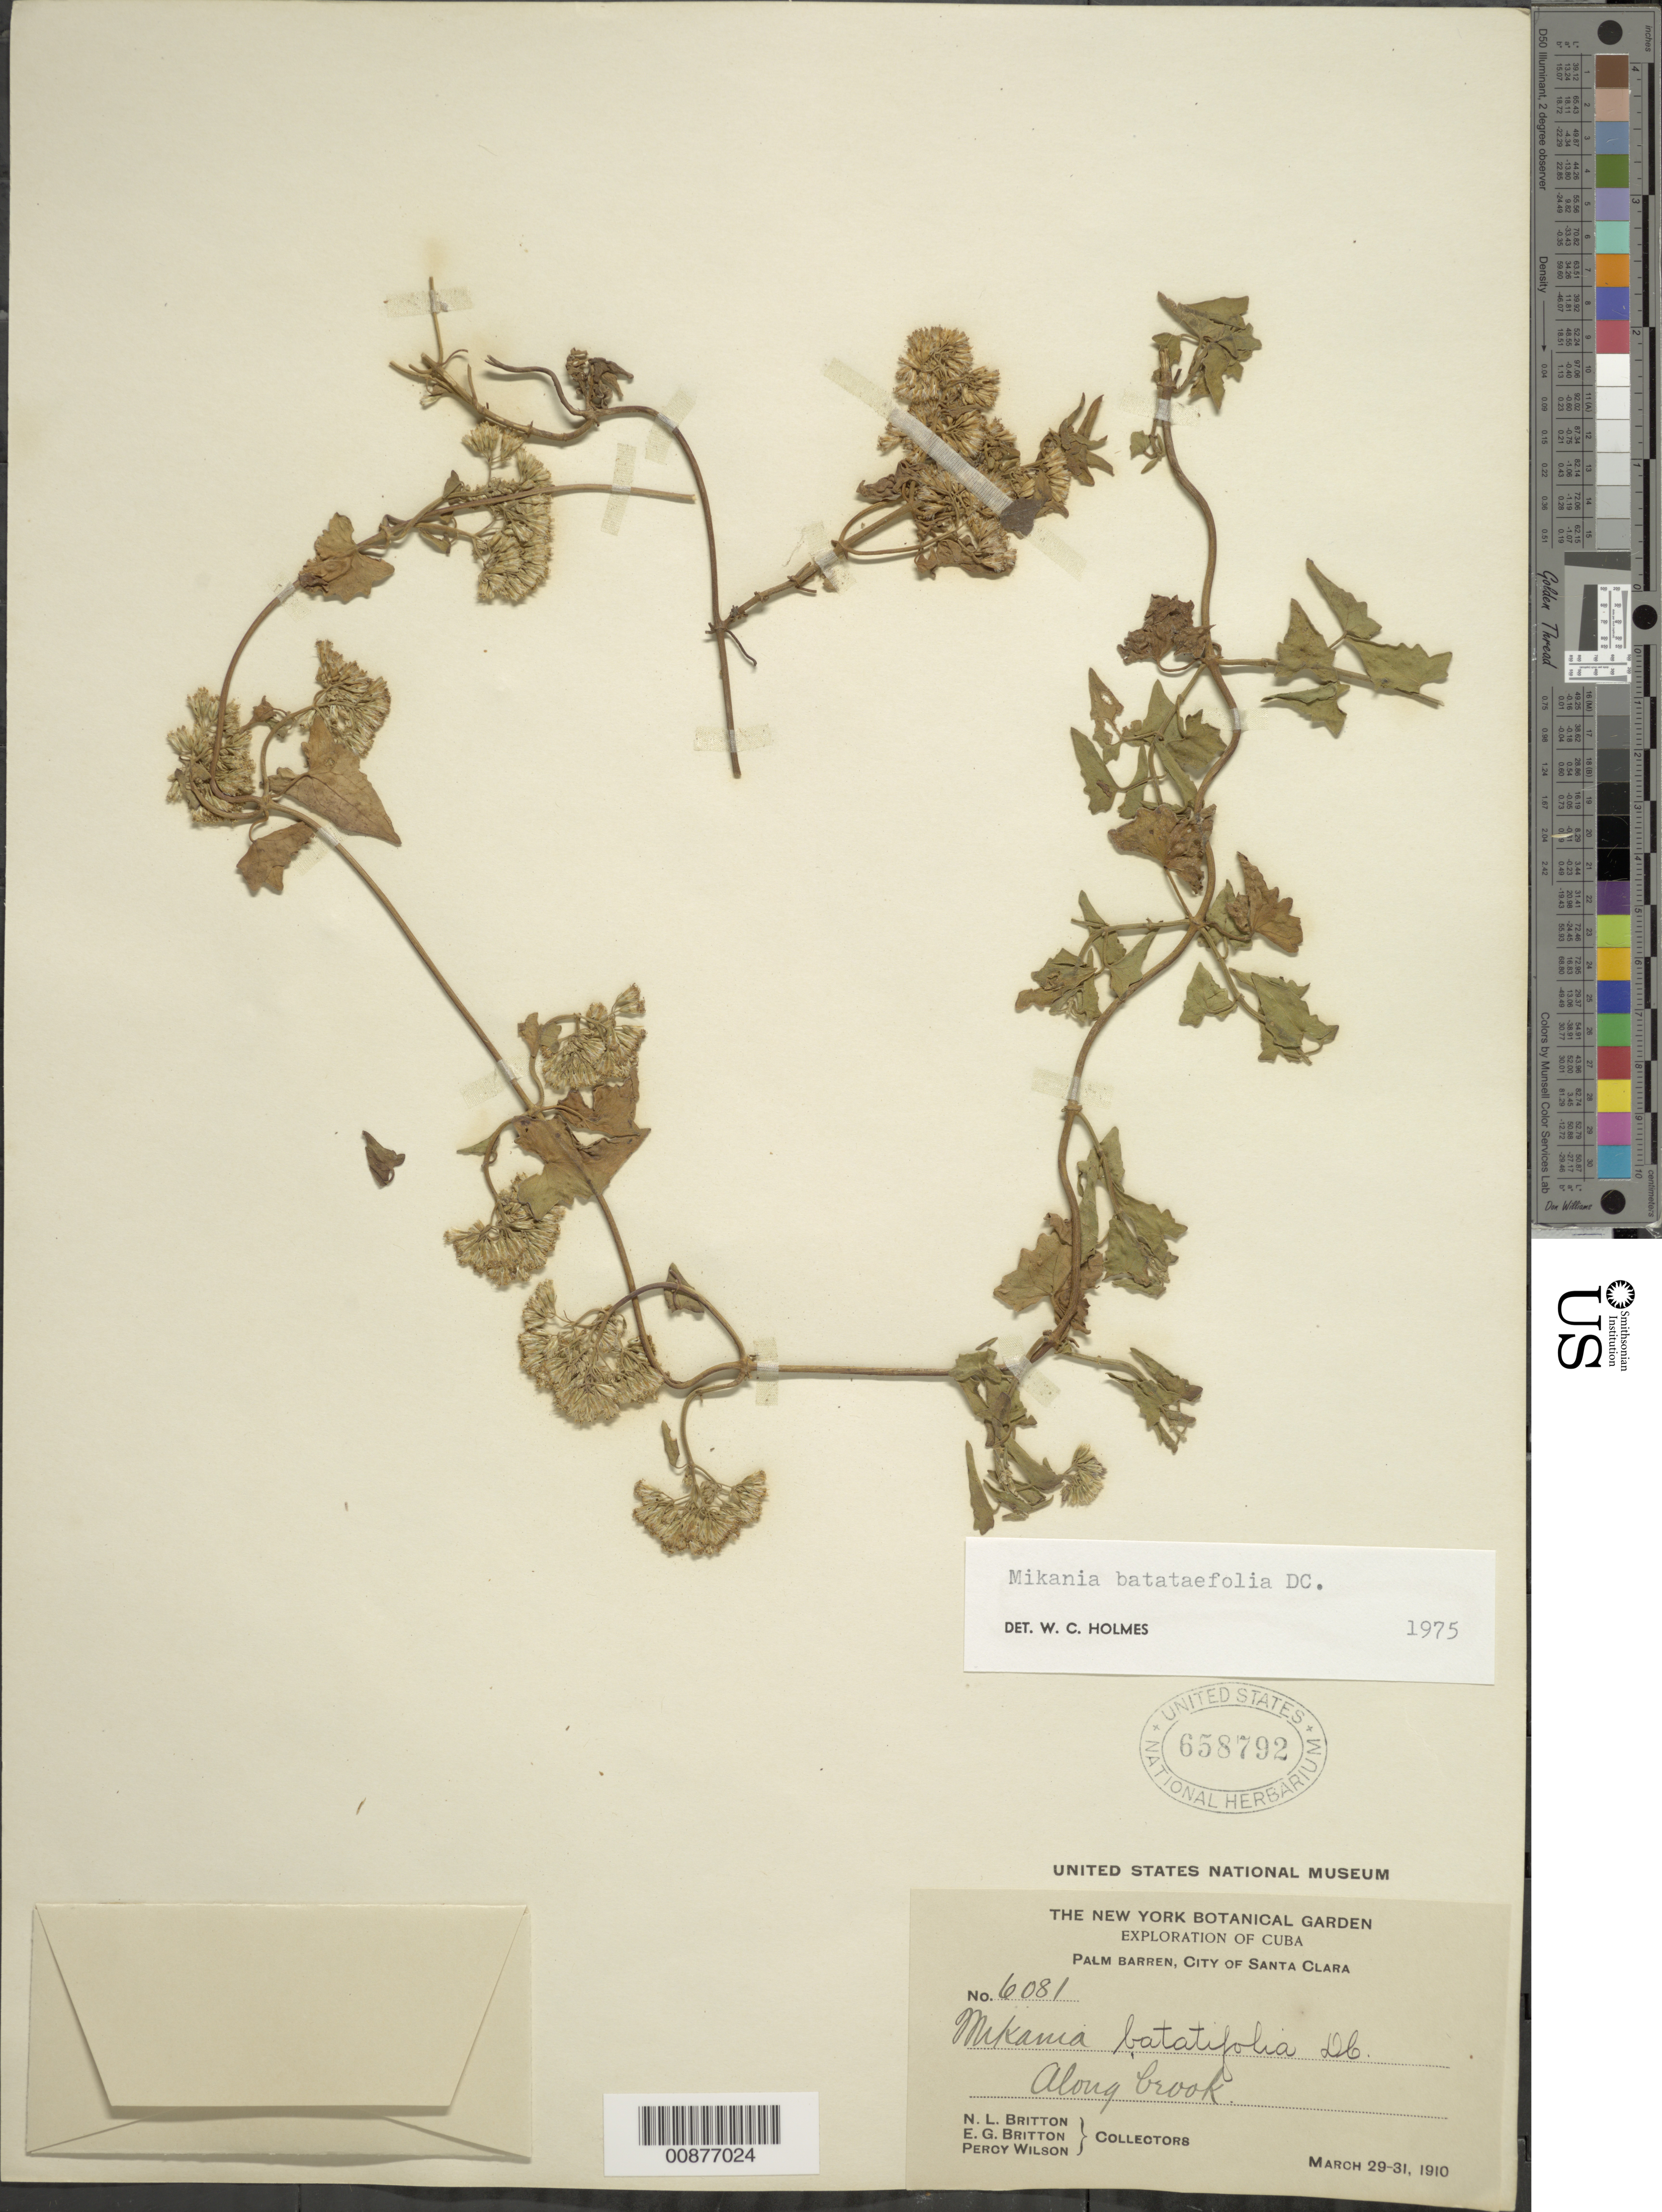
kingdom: Plantae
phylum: Tracheophyta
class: Magnoliopsida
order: Asterales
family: Asteraceae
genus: Mikania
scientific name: Mikania batataefolia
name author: DC.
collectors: N. Britton, E. G. Britton & P. Wilson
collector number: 6081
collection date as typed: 29 Mar 1910 to 31 Mar 1910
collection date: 1910-03-29/1910-03-31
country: Cuba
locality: Palm barren, City of Santa Clara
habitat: Palm barren, along brook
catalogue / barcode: US 658792